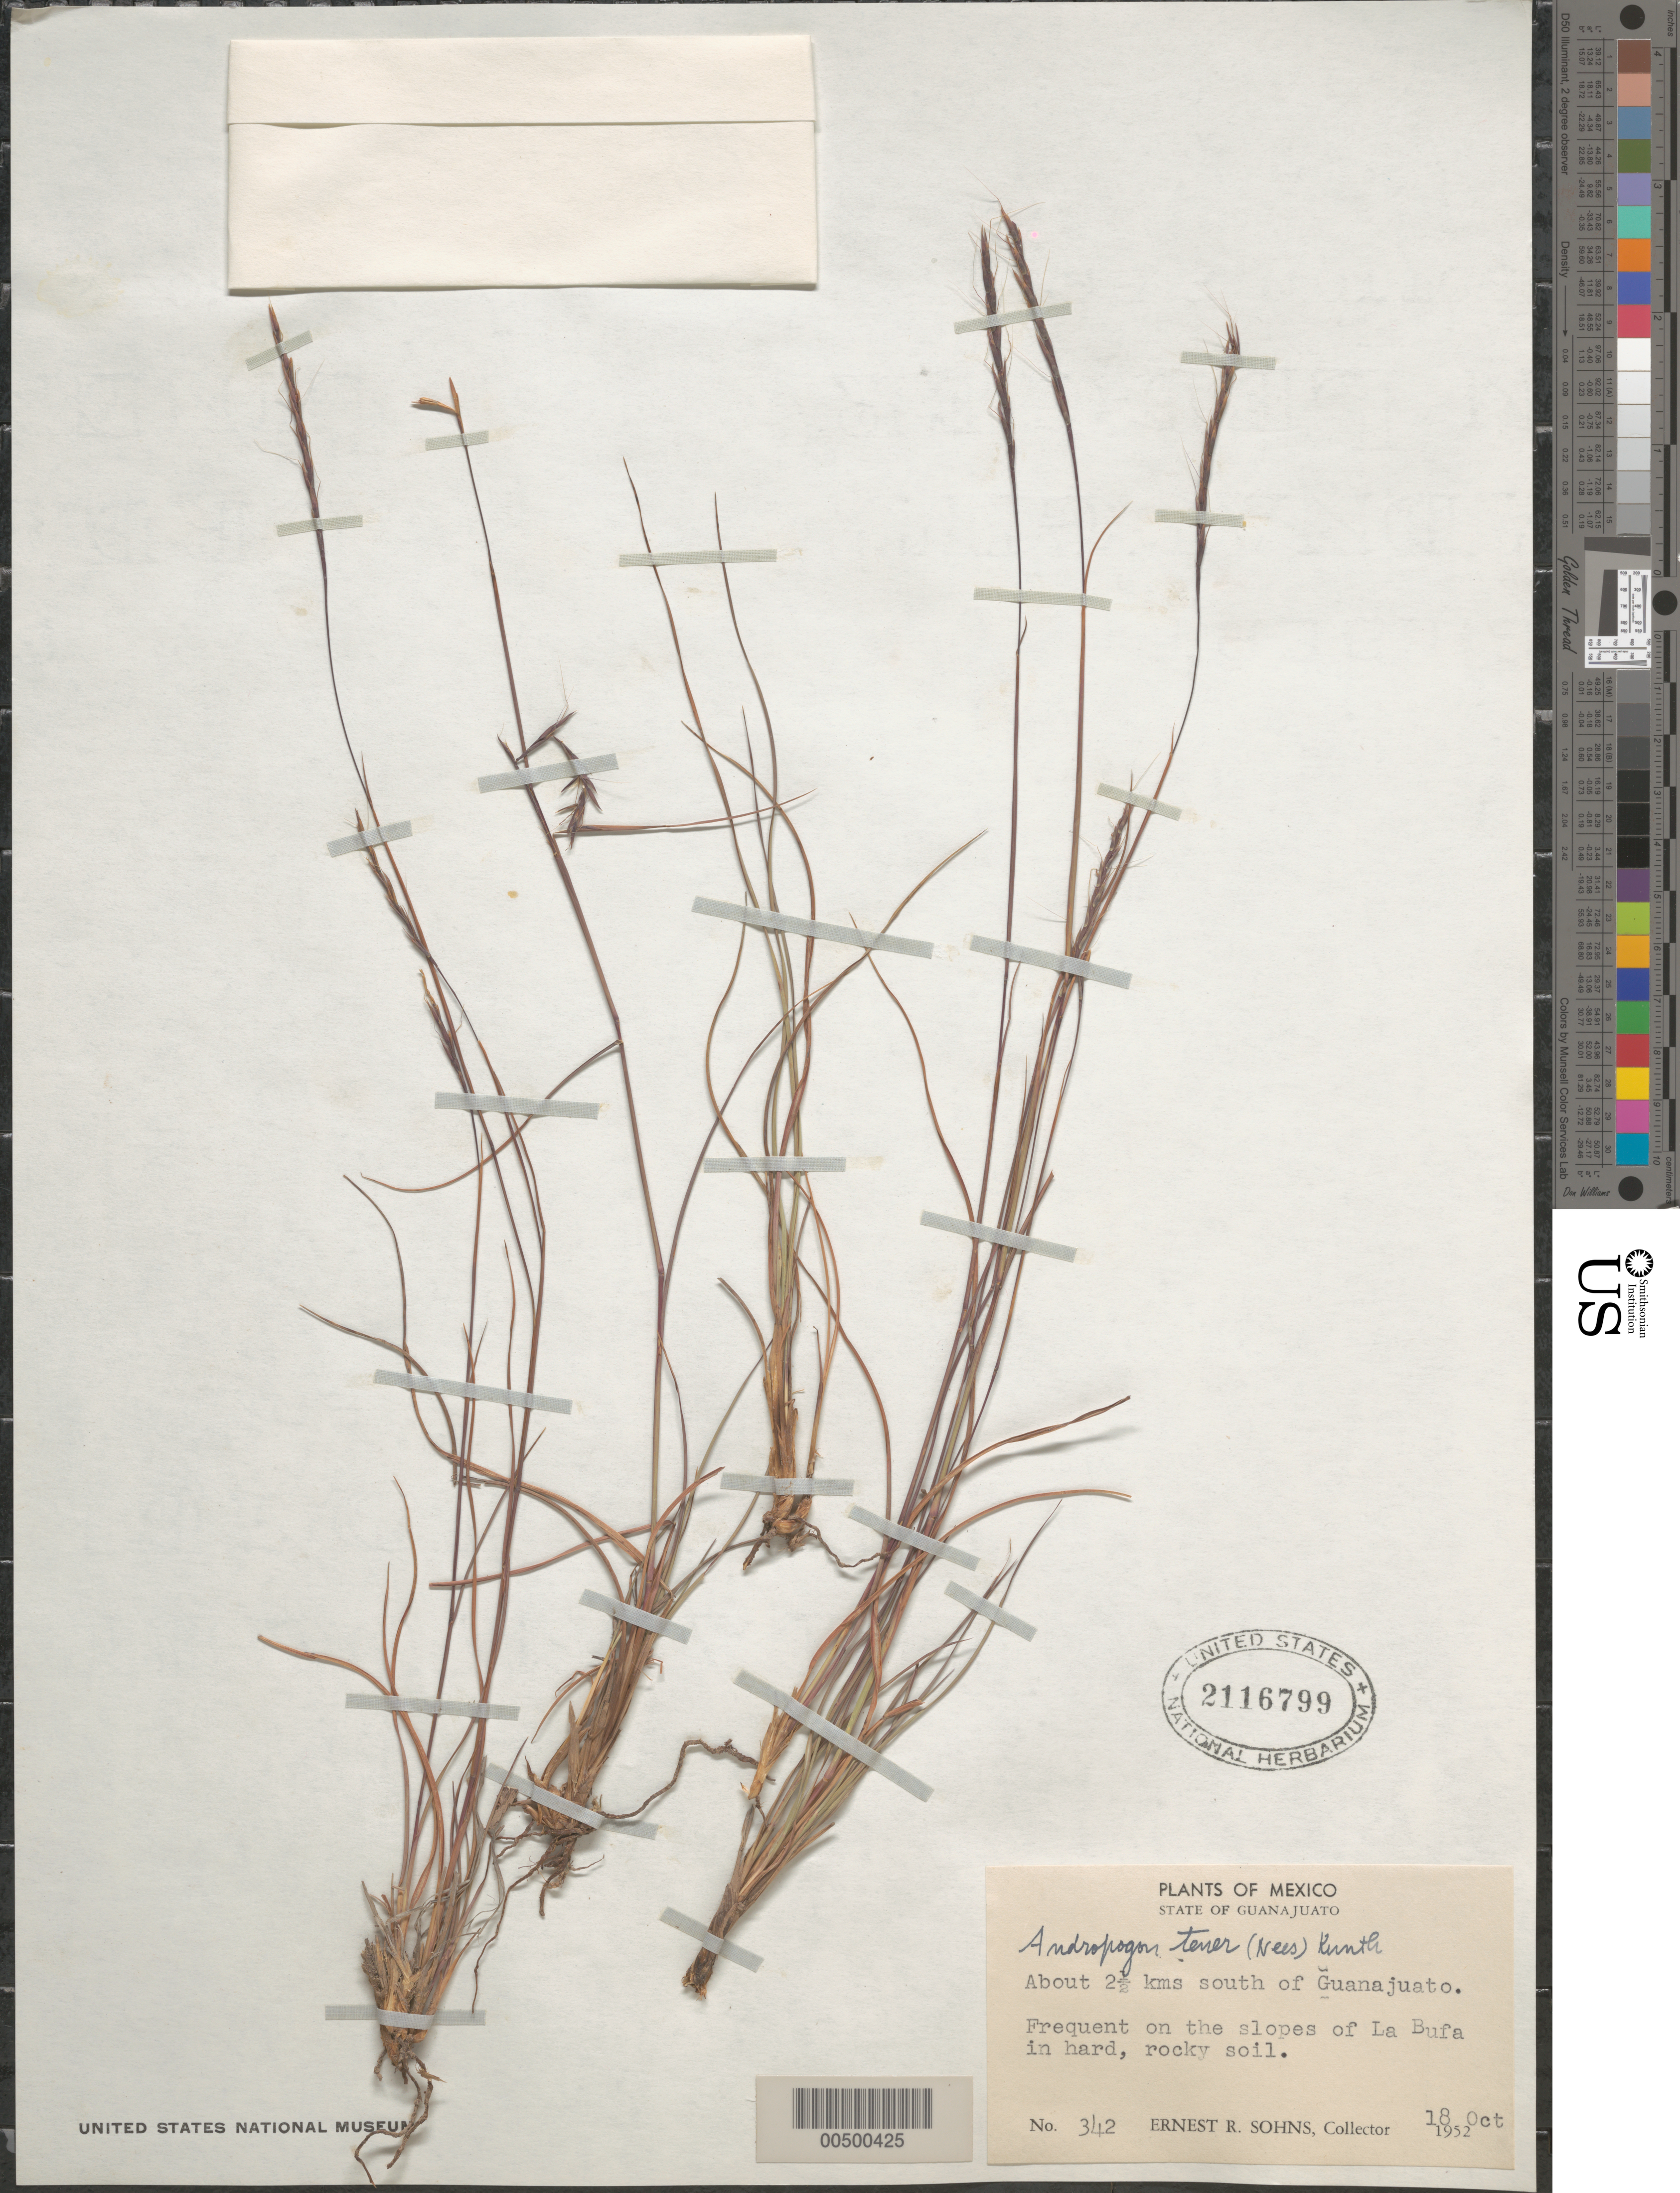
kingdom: Plantae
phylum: Tracheophyta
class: Liliopsida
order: Poales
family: Poaceae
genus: Schizachyrium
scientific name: Schizachyrium tenerum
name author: Nees in Mart.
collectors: E. R. Sohns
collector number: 342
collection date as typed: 18 Oct 1952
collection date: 1952-10-18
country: Mexico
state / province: Guanajuato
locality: About 2.5 km S of Guanajuato, slopes of La Bufa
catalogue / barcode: US 2116799